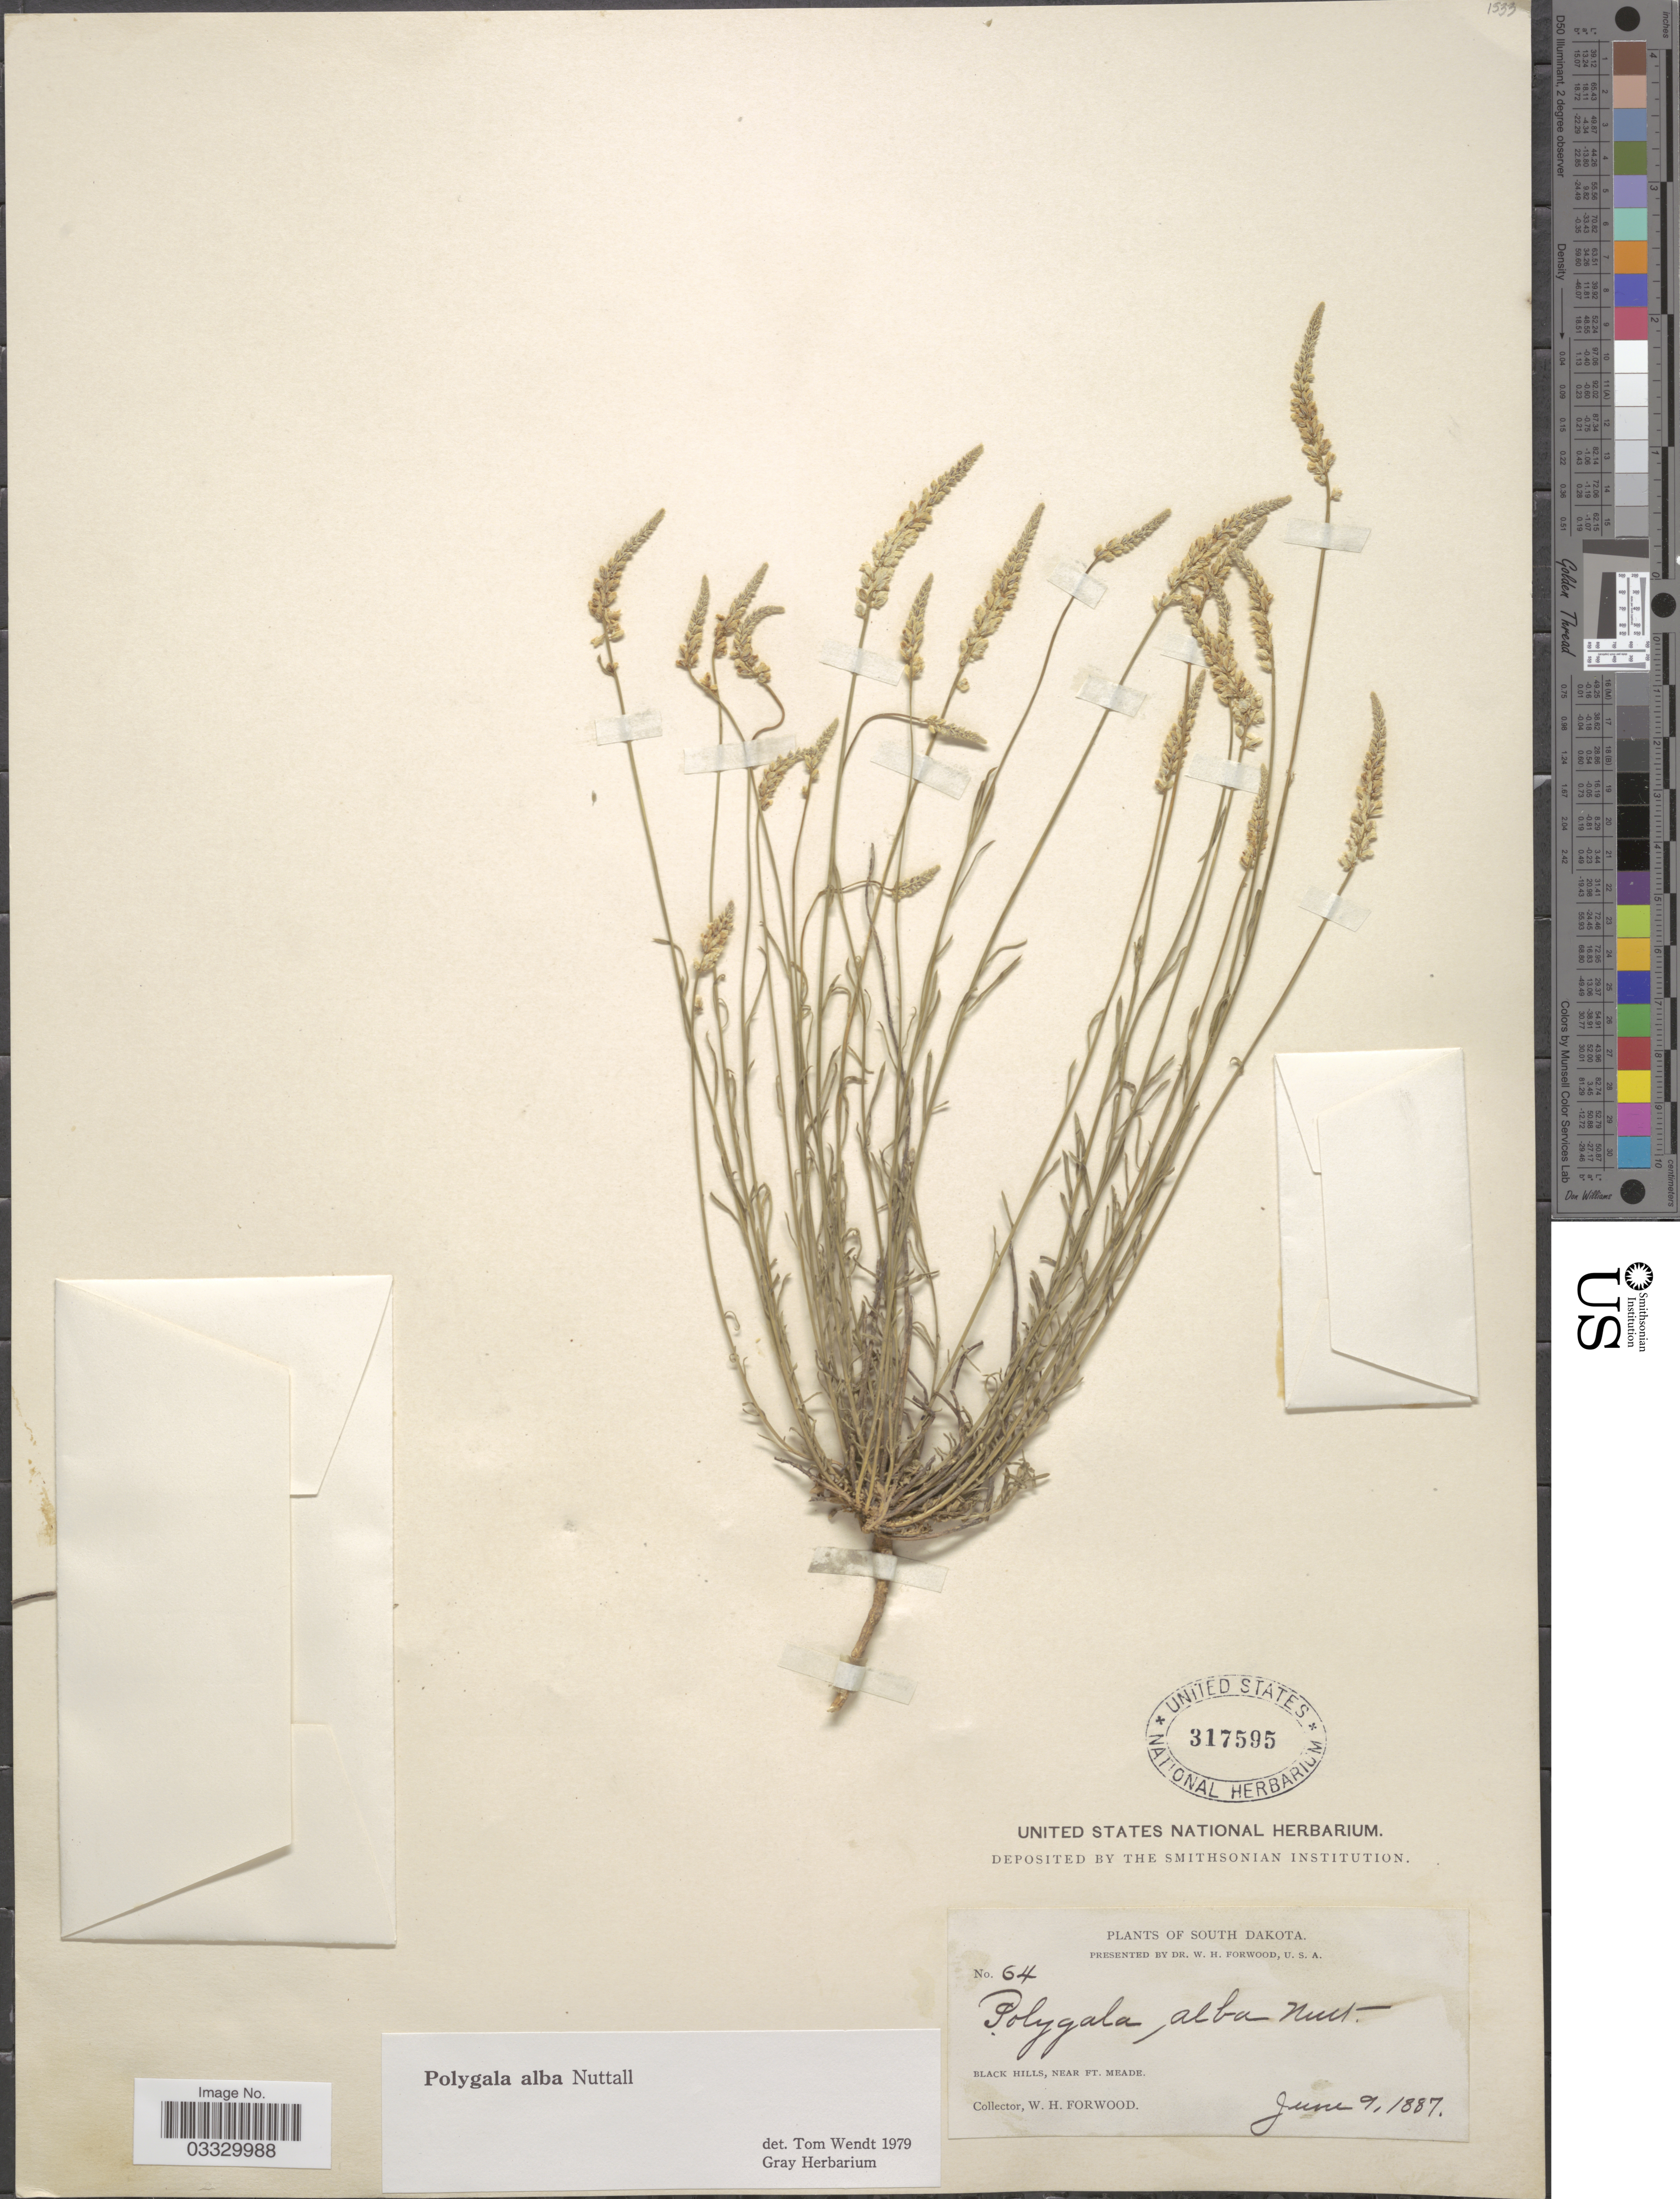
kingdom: Plantae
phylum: Tracheophyta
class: Magnoliopsida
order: Fabales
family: Polygalaceae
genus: Polygala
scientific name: Polygala alba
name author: Nutt.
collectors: W. Forwood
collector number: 64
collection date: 1887-06-09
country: United States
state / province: South Dakota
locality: Black Hills, near Ft. Meade.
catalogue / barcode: US 317595